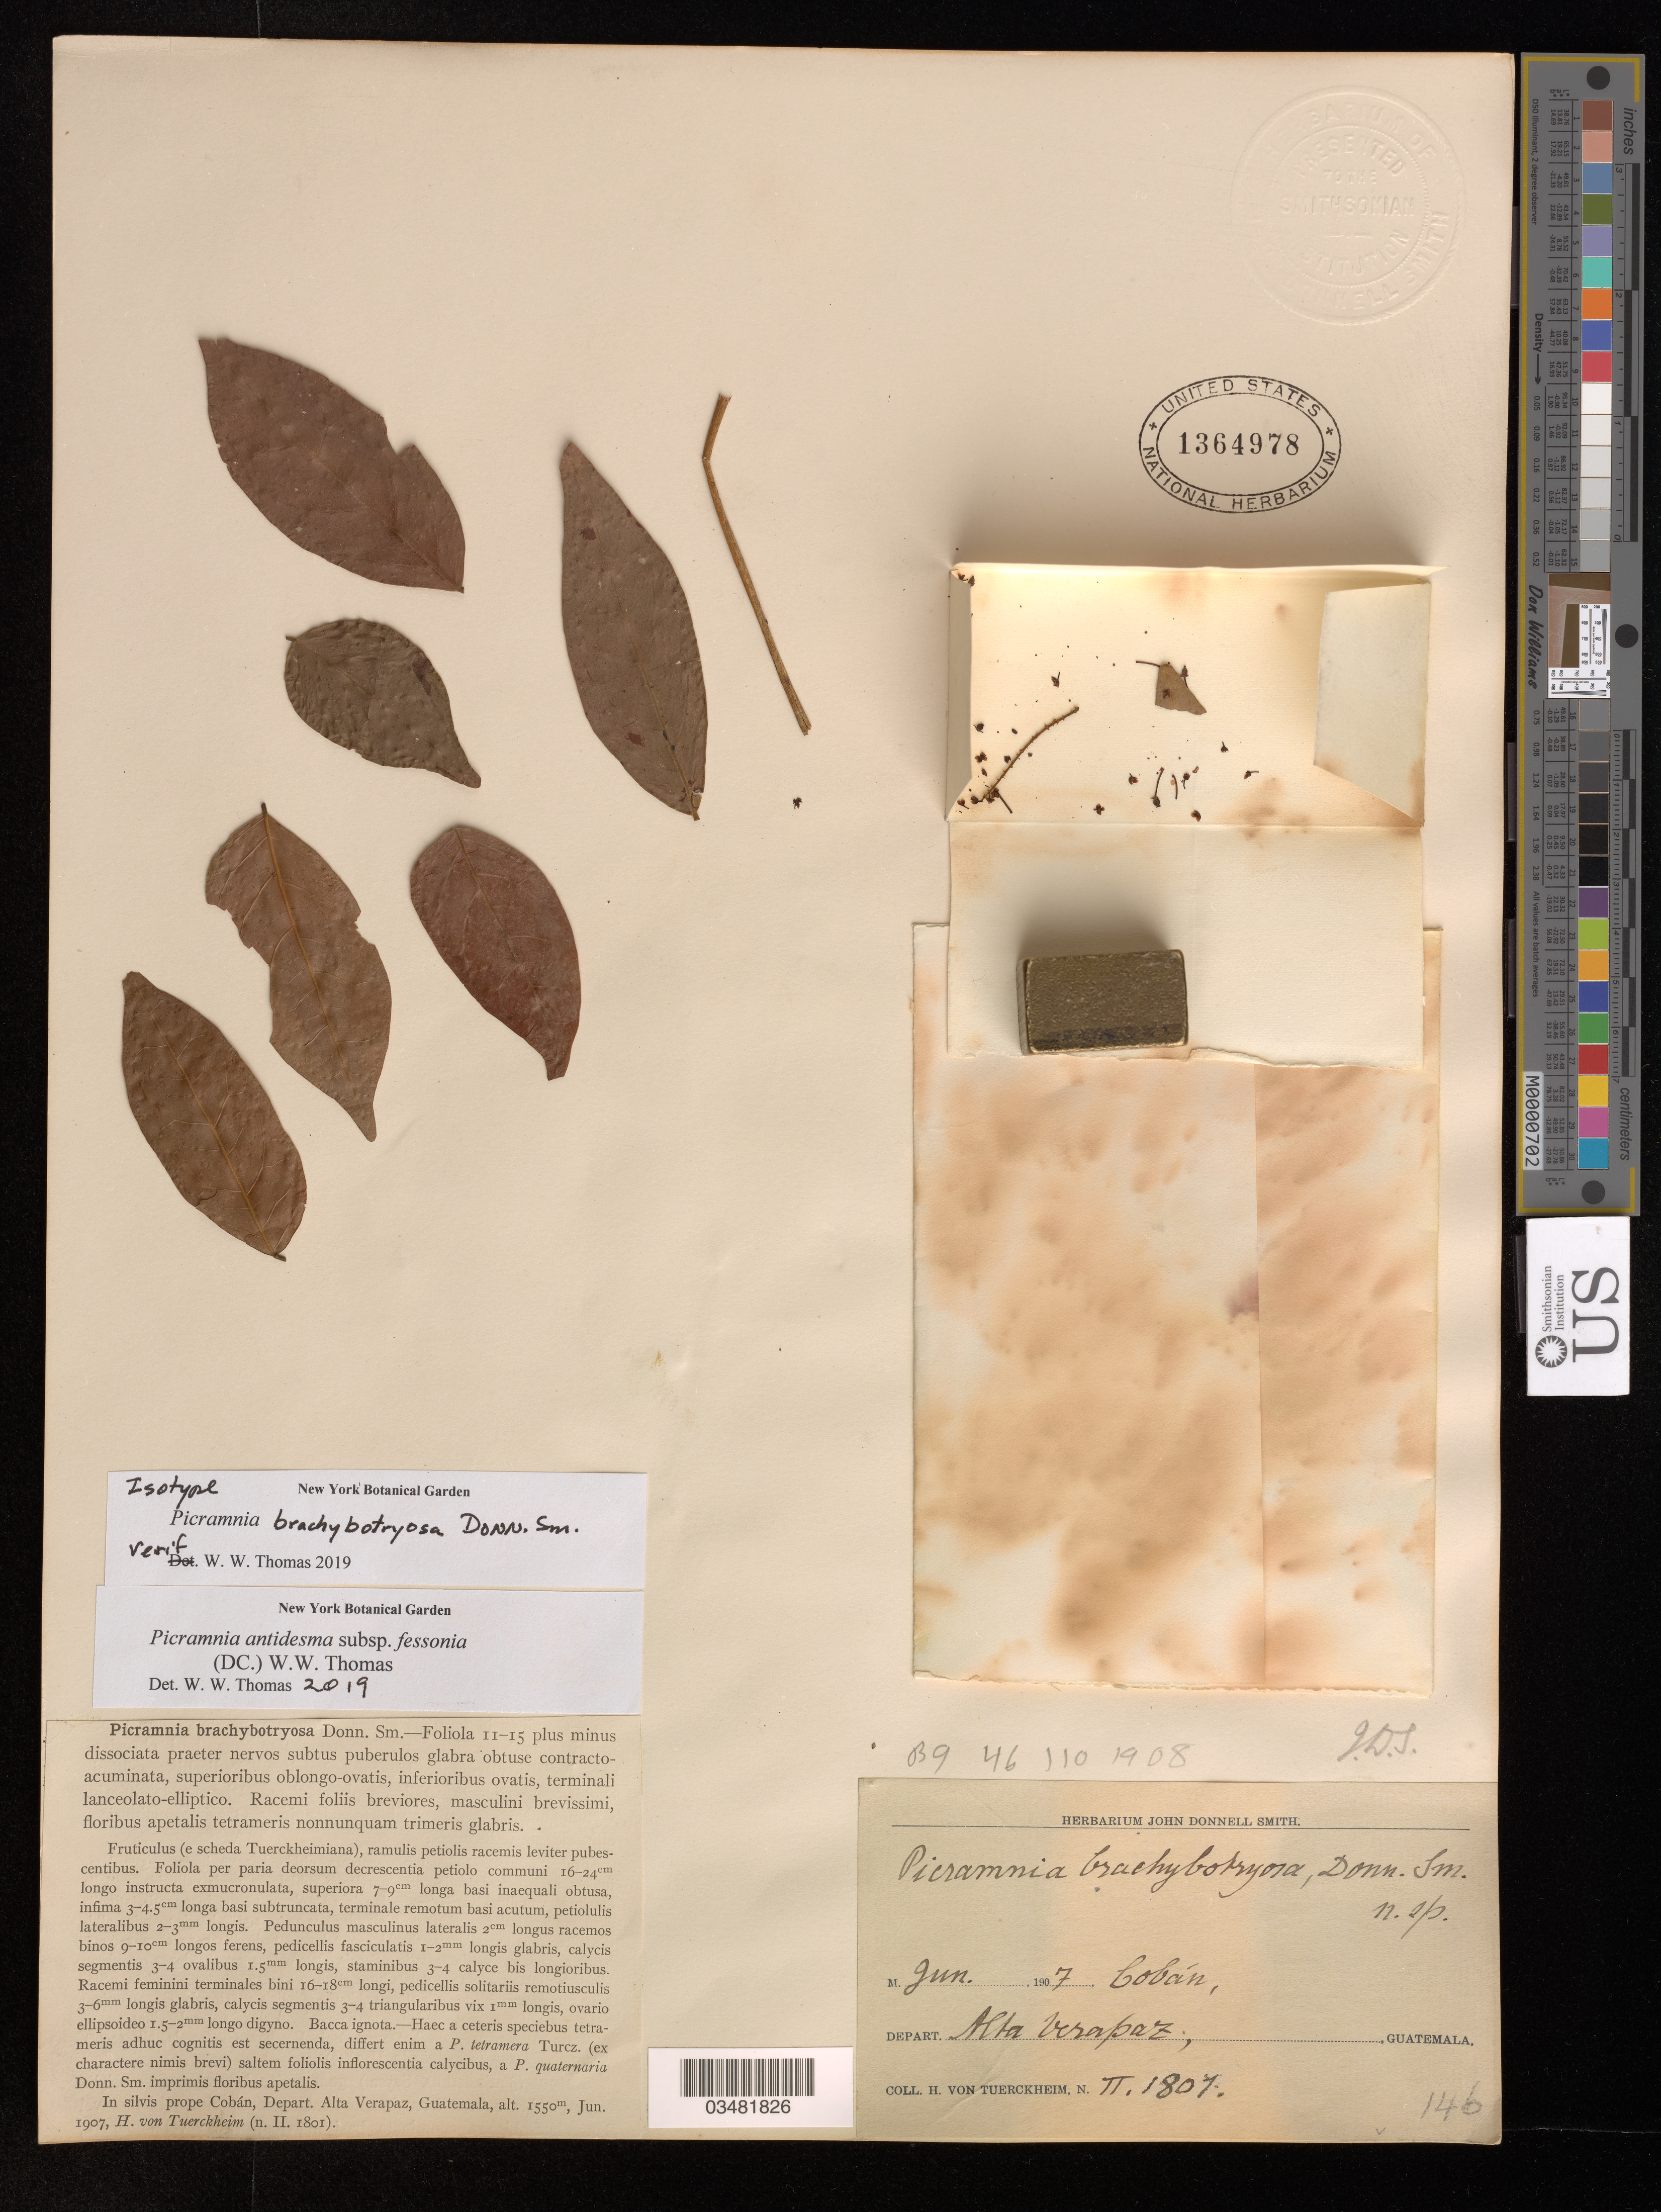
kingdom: Plantae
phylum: Tracheophyta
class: Magnoliopsida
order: Picramniales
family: Picramniaceae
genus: Picramnia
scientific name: Picramnia brachybotryosa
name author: Donn. Sm.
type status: Isotype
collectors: H. von Tuerckheim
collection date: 1907-06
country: Guatemala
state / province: Alta Verapaz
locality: In silvis prope Cobán.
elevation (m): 1550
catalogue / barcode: US 1364978